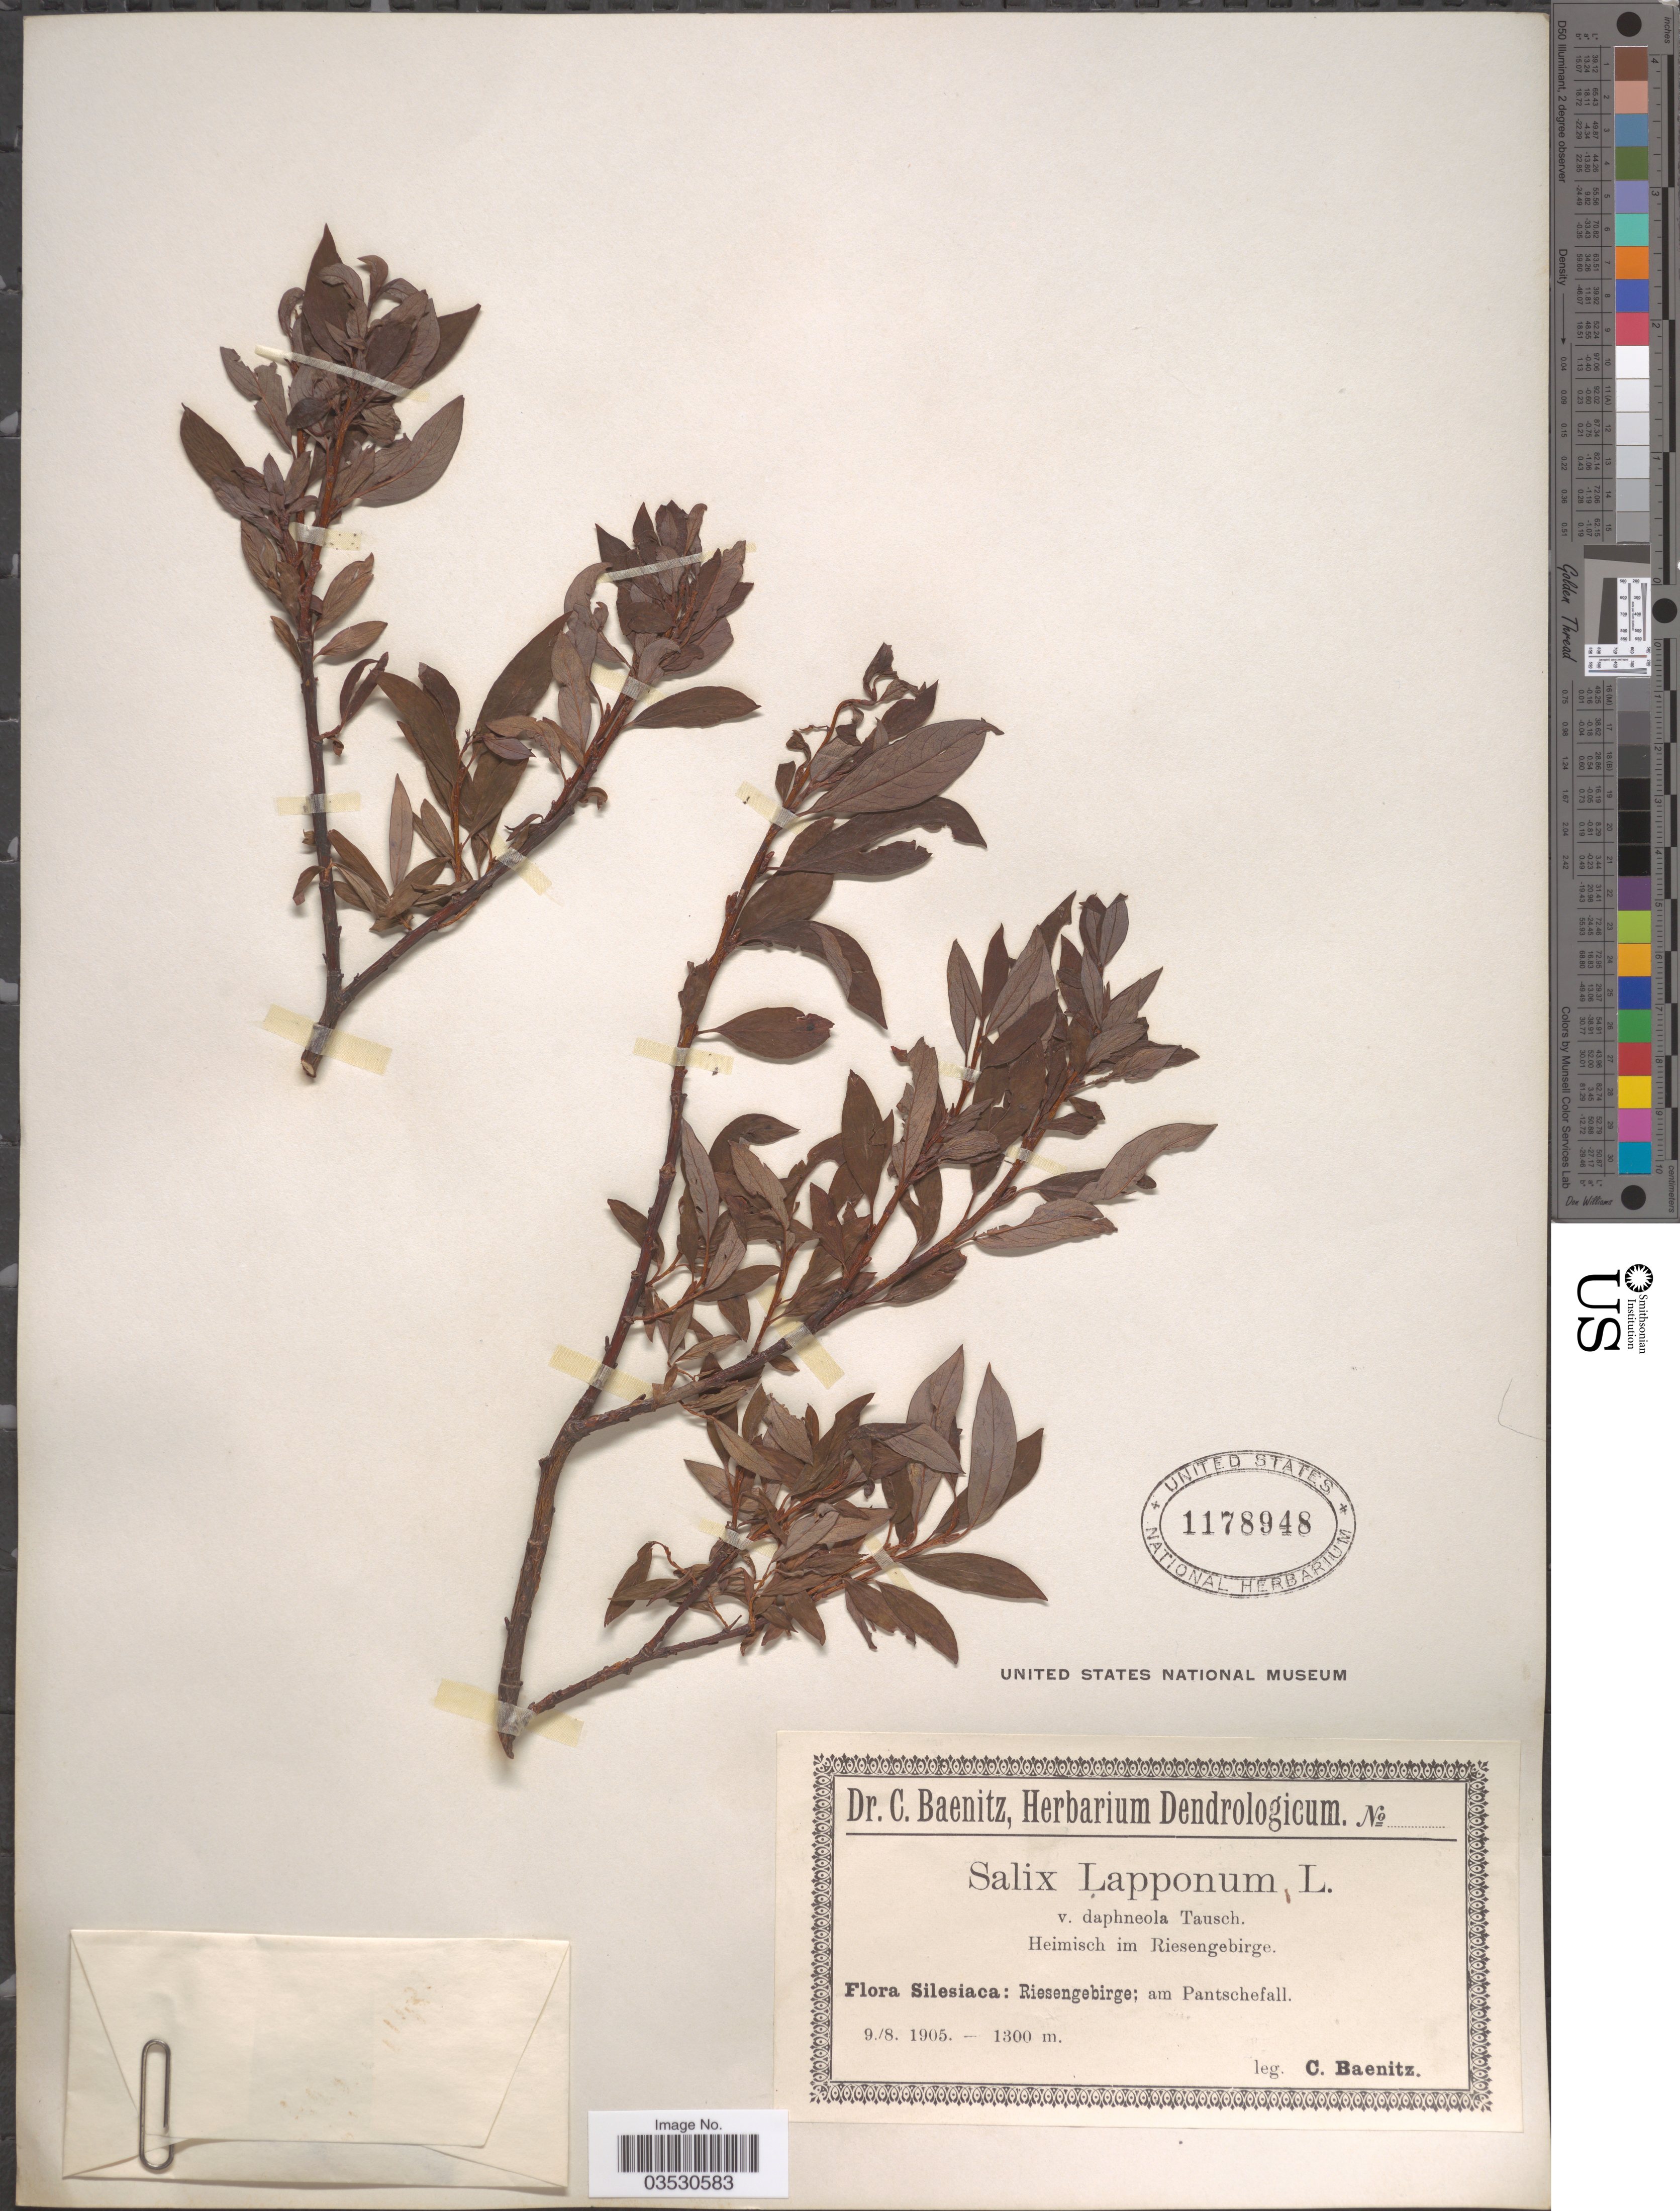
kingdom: Plantae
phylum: Tracheophyta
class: Magnoliopsida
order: Malpighiales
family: Salicaceae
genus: Salix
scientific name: Salix lapponum var. daphneola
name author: (Tausch) Wimm.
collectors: C. G. Baenitz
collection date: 1905-08-09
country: Poland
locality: Silesiaca: Riesengebirge; am Pantschefall.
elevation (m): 1300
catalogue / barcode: US 1178948